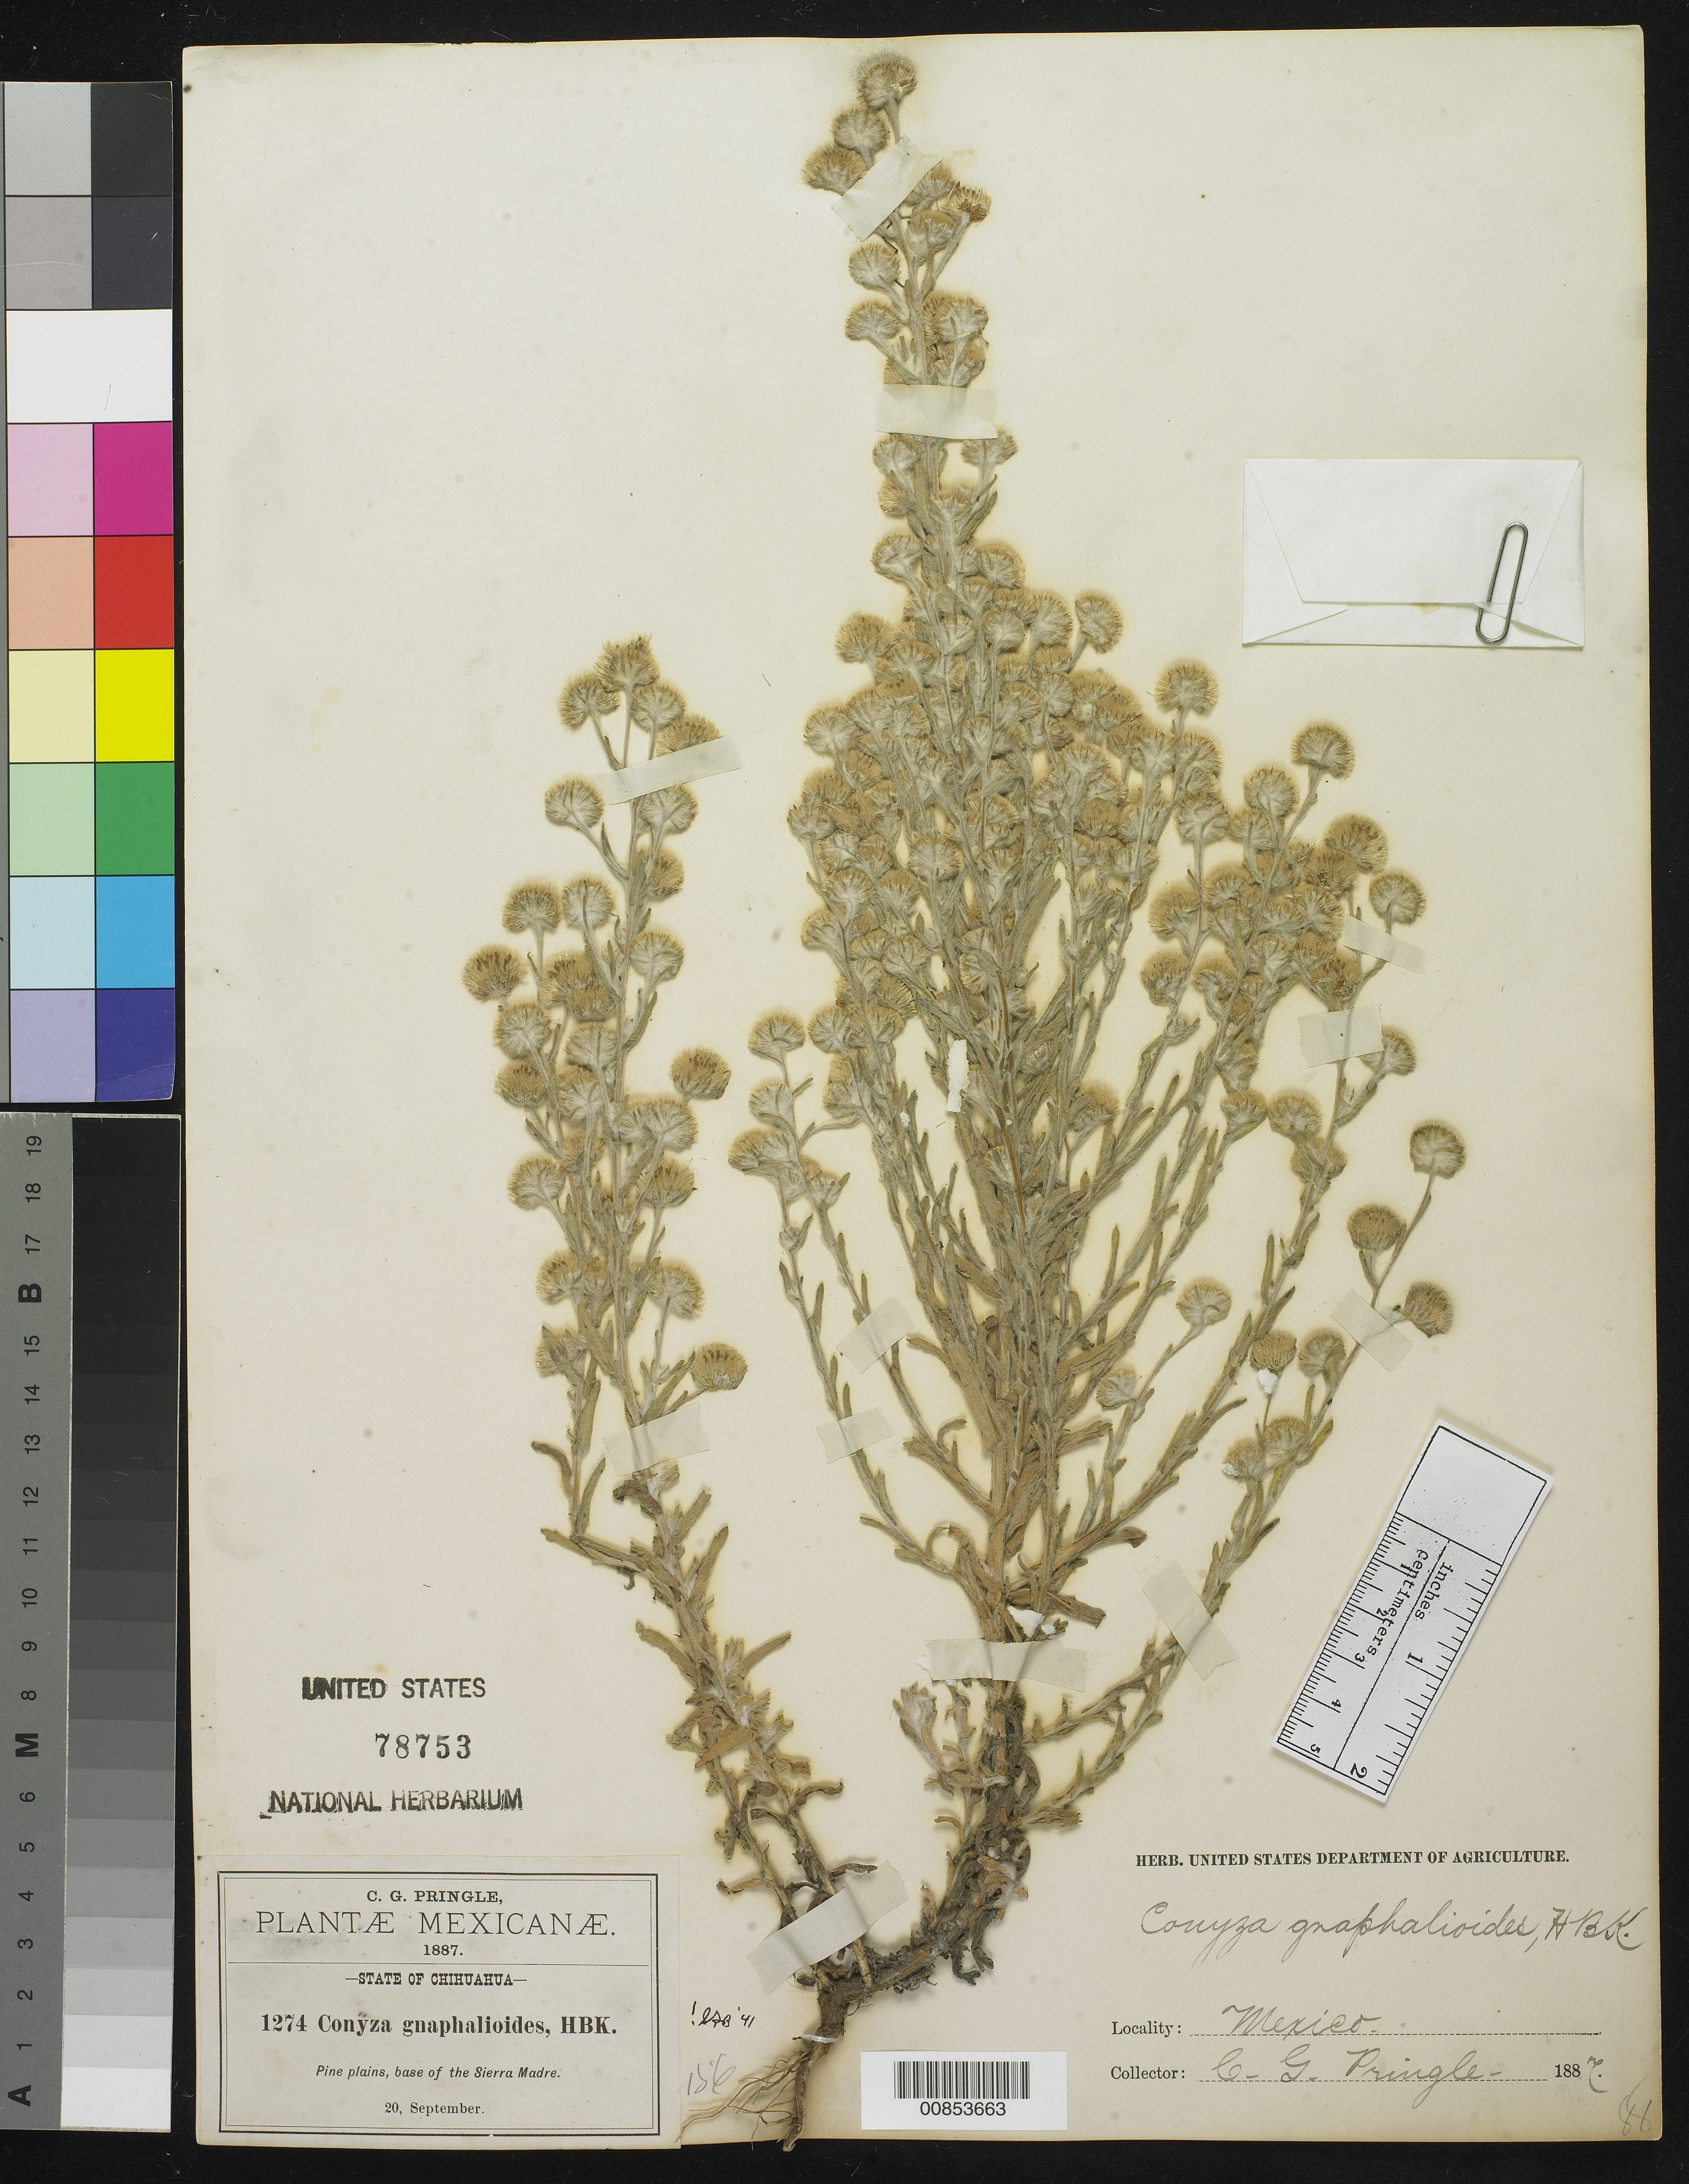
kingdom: Plantae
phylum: Tracheophyta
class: Magnoliopsida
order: Asterales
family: Asteraceae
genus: Conyza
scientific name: Conyza gnaphalioides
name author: Kunth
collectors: C. G. Pringle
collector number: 1274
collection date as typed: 20 Sep 1887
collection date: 1887-09-20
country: Mexico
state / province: Chihuahua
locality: Base of Sierra Madre, Chihuahua.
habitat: Pine plains.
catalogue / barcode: US 78753